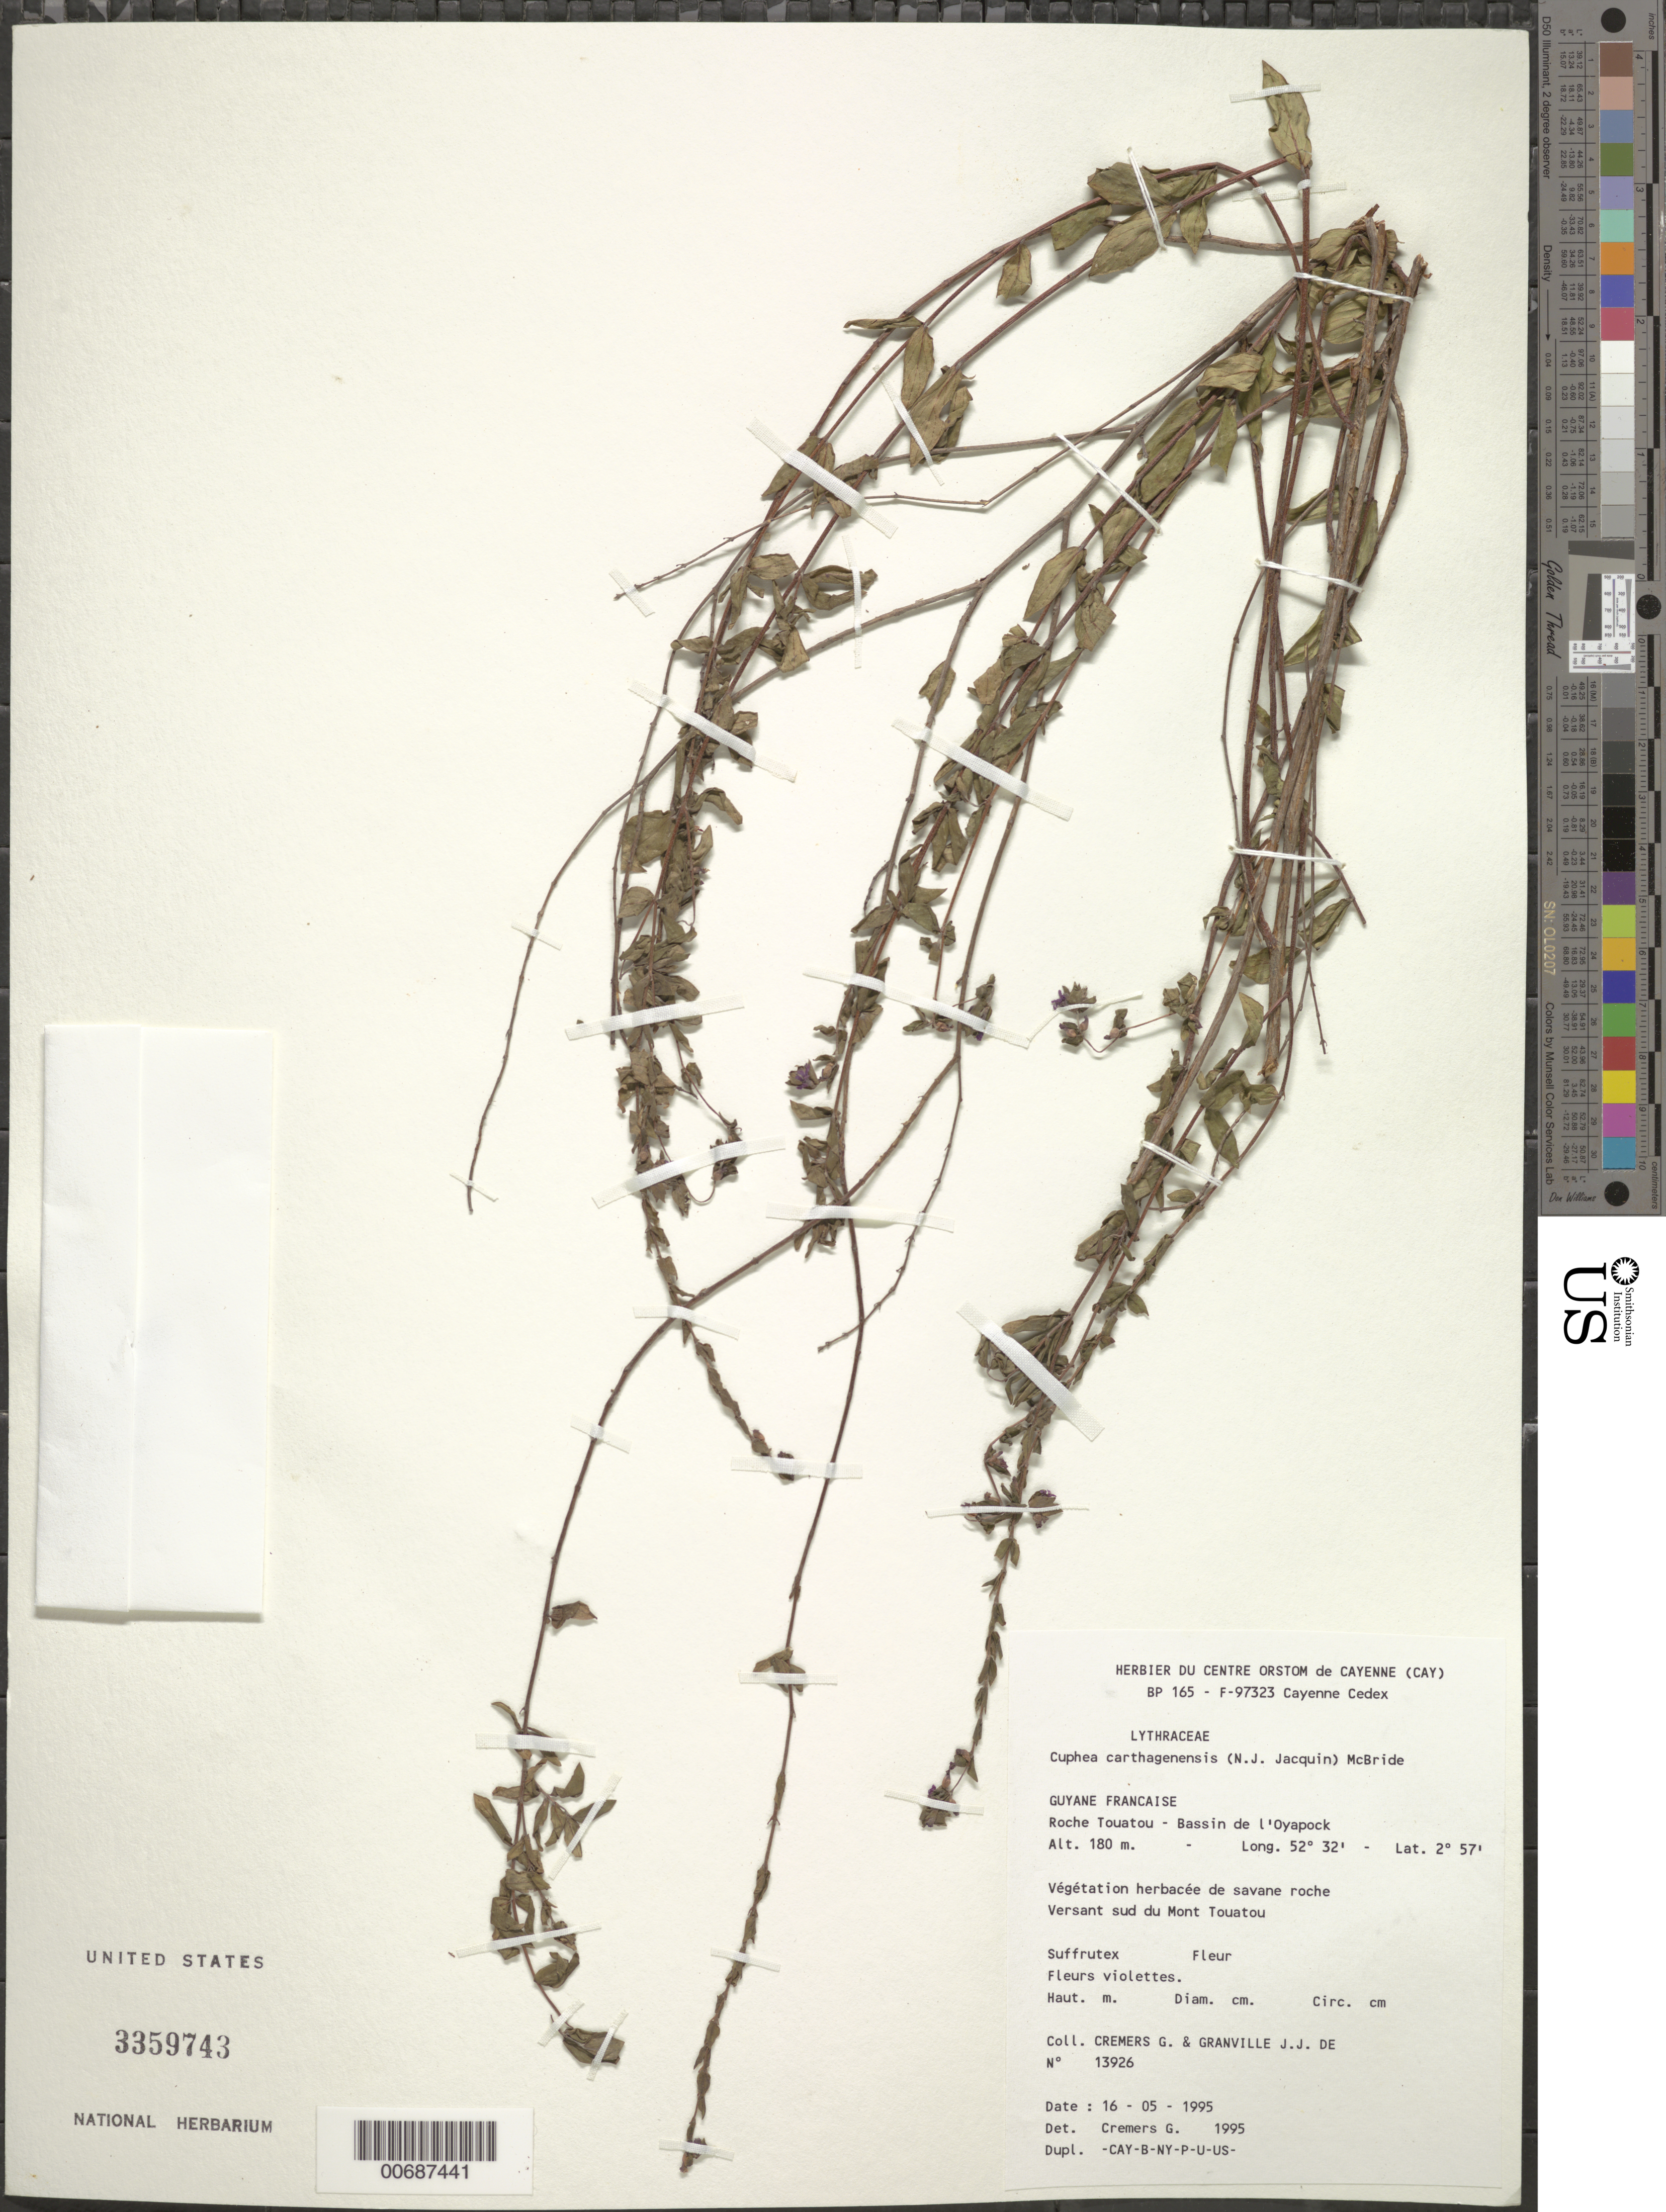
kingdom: Plantae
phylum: Tracheophyta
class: Magnoliopsida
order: Myrtales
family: Lythraceae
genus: Cuphea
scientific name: Cuphea carthagenensis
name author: (Jacq.) J.F. Macbr.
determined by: Cremers, Georges A.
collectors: G. Cremers & J.-J. de Granville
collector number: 13926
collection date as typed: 16-May-95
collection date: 1995-05-16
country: French Guiana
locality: Roche Touatou, Bassin de l'Oyapock, versant sud du Mont Touatou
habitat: Savanna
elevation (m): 180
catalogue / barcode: US 3359743